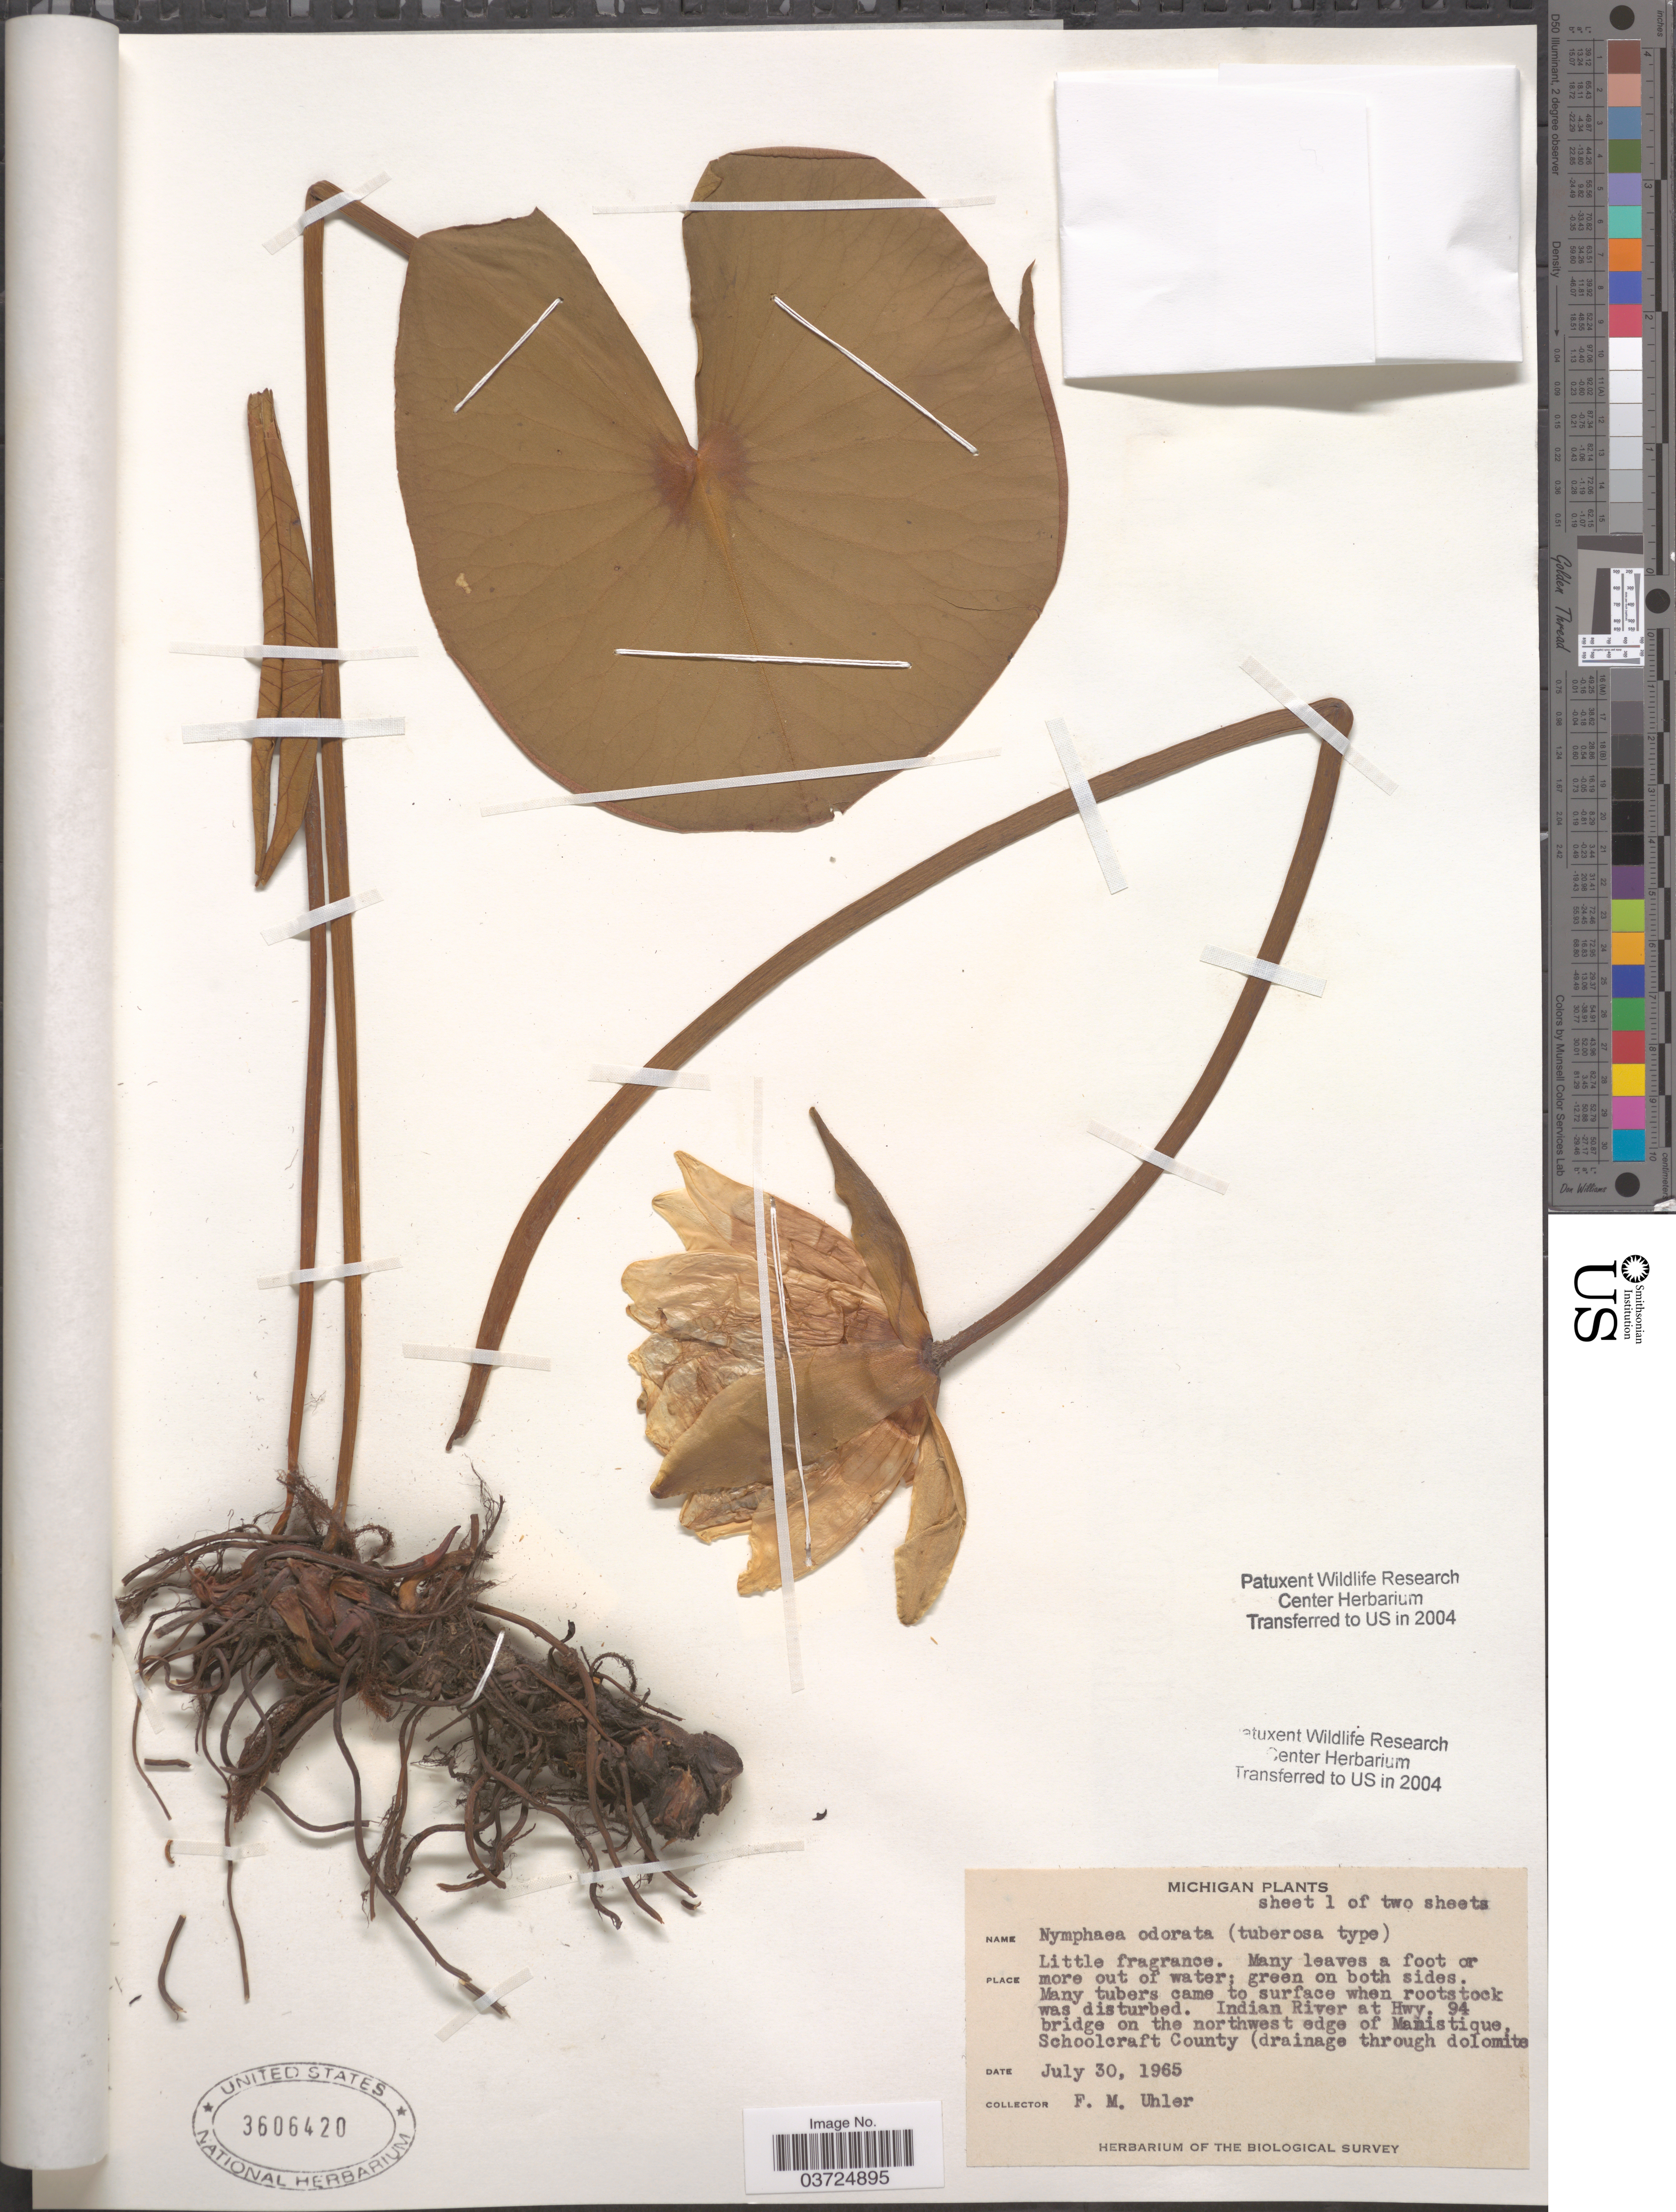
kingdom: Plantae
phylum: Tracheophyta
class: Magnoliopsida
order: Nymphaeales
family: Nymphaeaceae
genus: Nymphaea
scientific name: Nymphaea odorata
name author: Aiton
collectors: F. M. Uhler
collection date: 1965-07-30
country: United States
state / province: Michigan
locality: Indian River at Hwy. 94 bridge on the northwest edge of Manistique, Schoolcraft County (drainage through dolomite.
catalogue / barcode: US 3606420